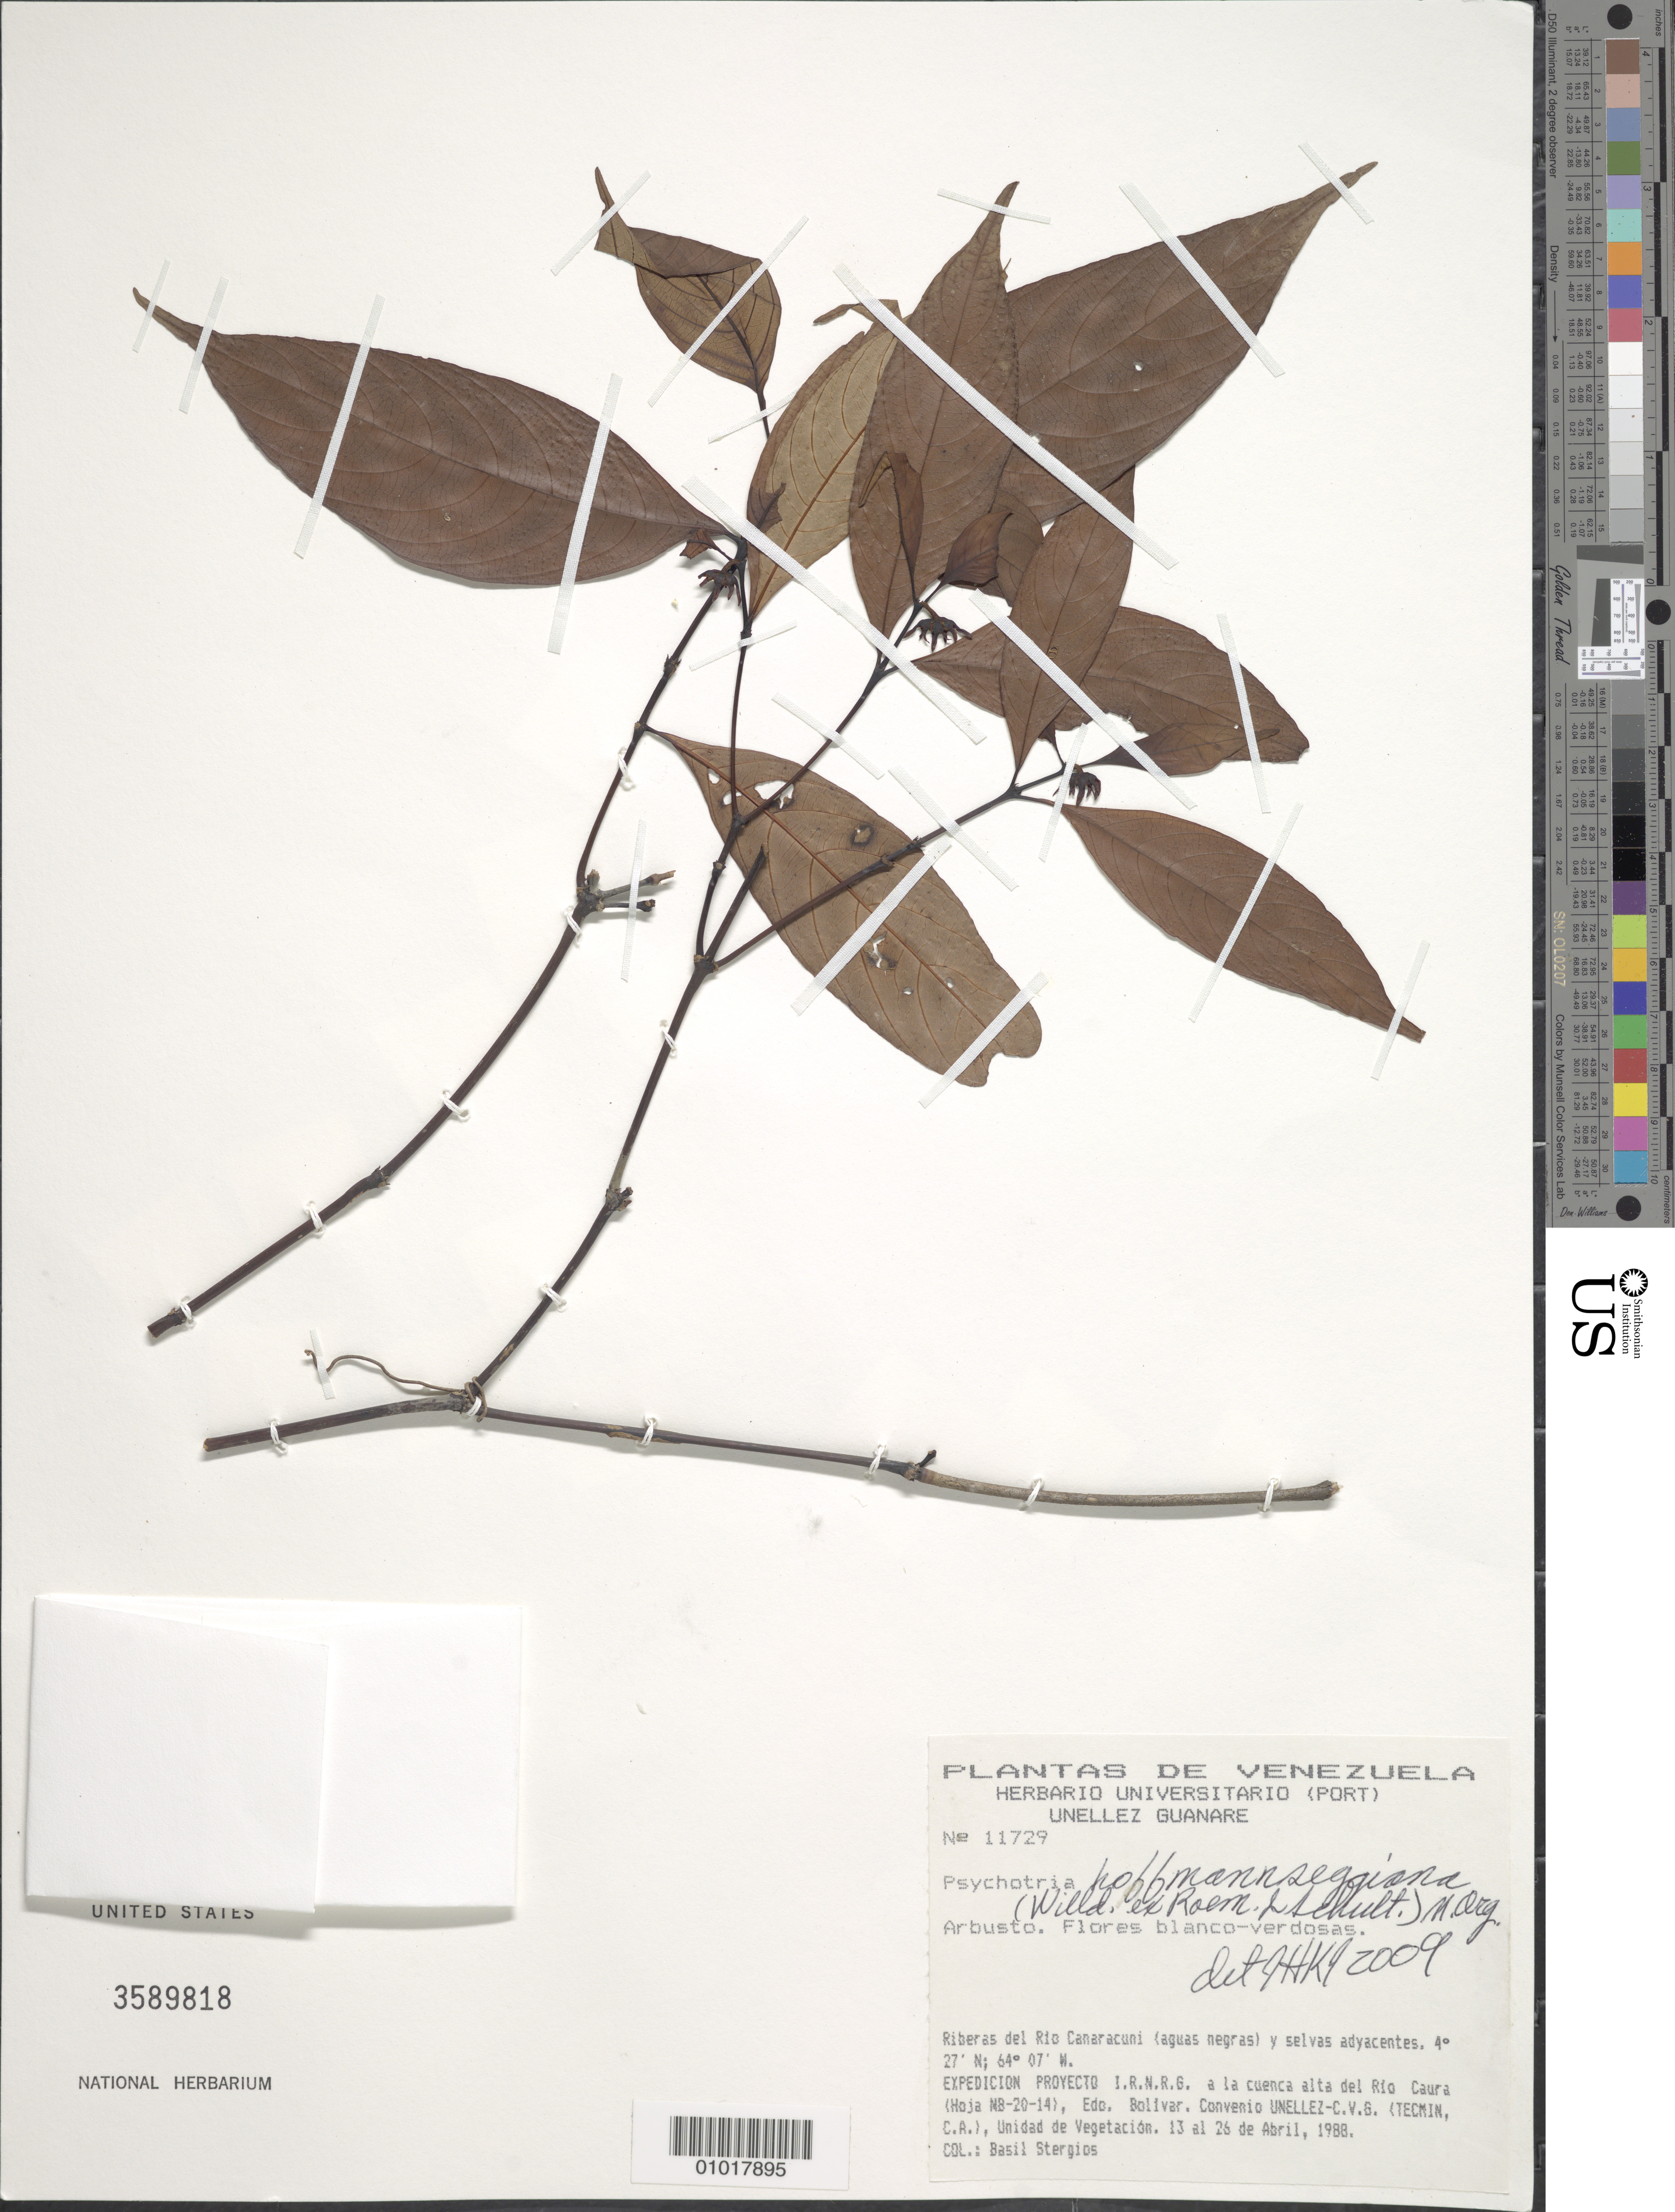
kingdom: Plantae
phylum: Tracheophyta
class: Magnoliopsida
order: Gentianales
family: Rubiaceae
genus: Psychotria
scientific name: Psychotria hoffmannseggiana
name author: (Willd. ex Roem. & Schult.) Müll. Arg.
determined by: Kirkbride, J. H.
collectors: B. G. Stergios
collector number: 11729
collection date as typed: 13-Apr-88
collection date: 1988-04-13/1988-04-26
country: Venezuela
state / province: Bolívar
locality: Riberas del rio Canaracuni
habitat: Riberas del Rio Canaracuni (aquas negras) y selvas adyacentes.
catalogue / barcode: US 3589818